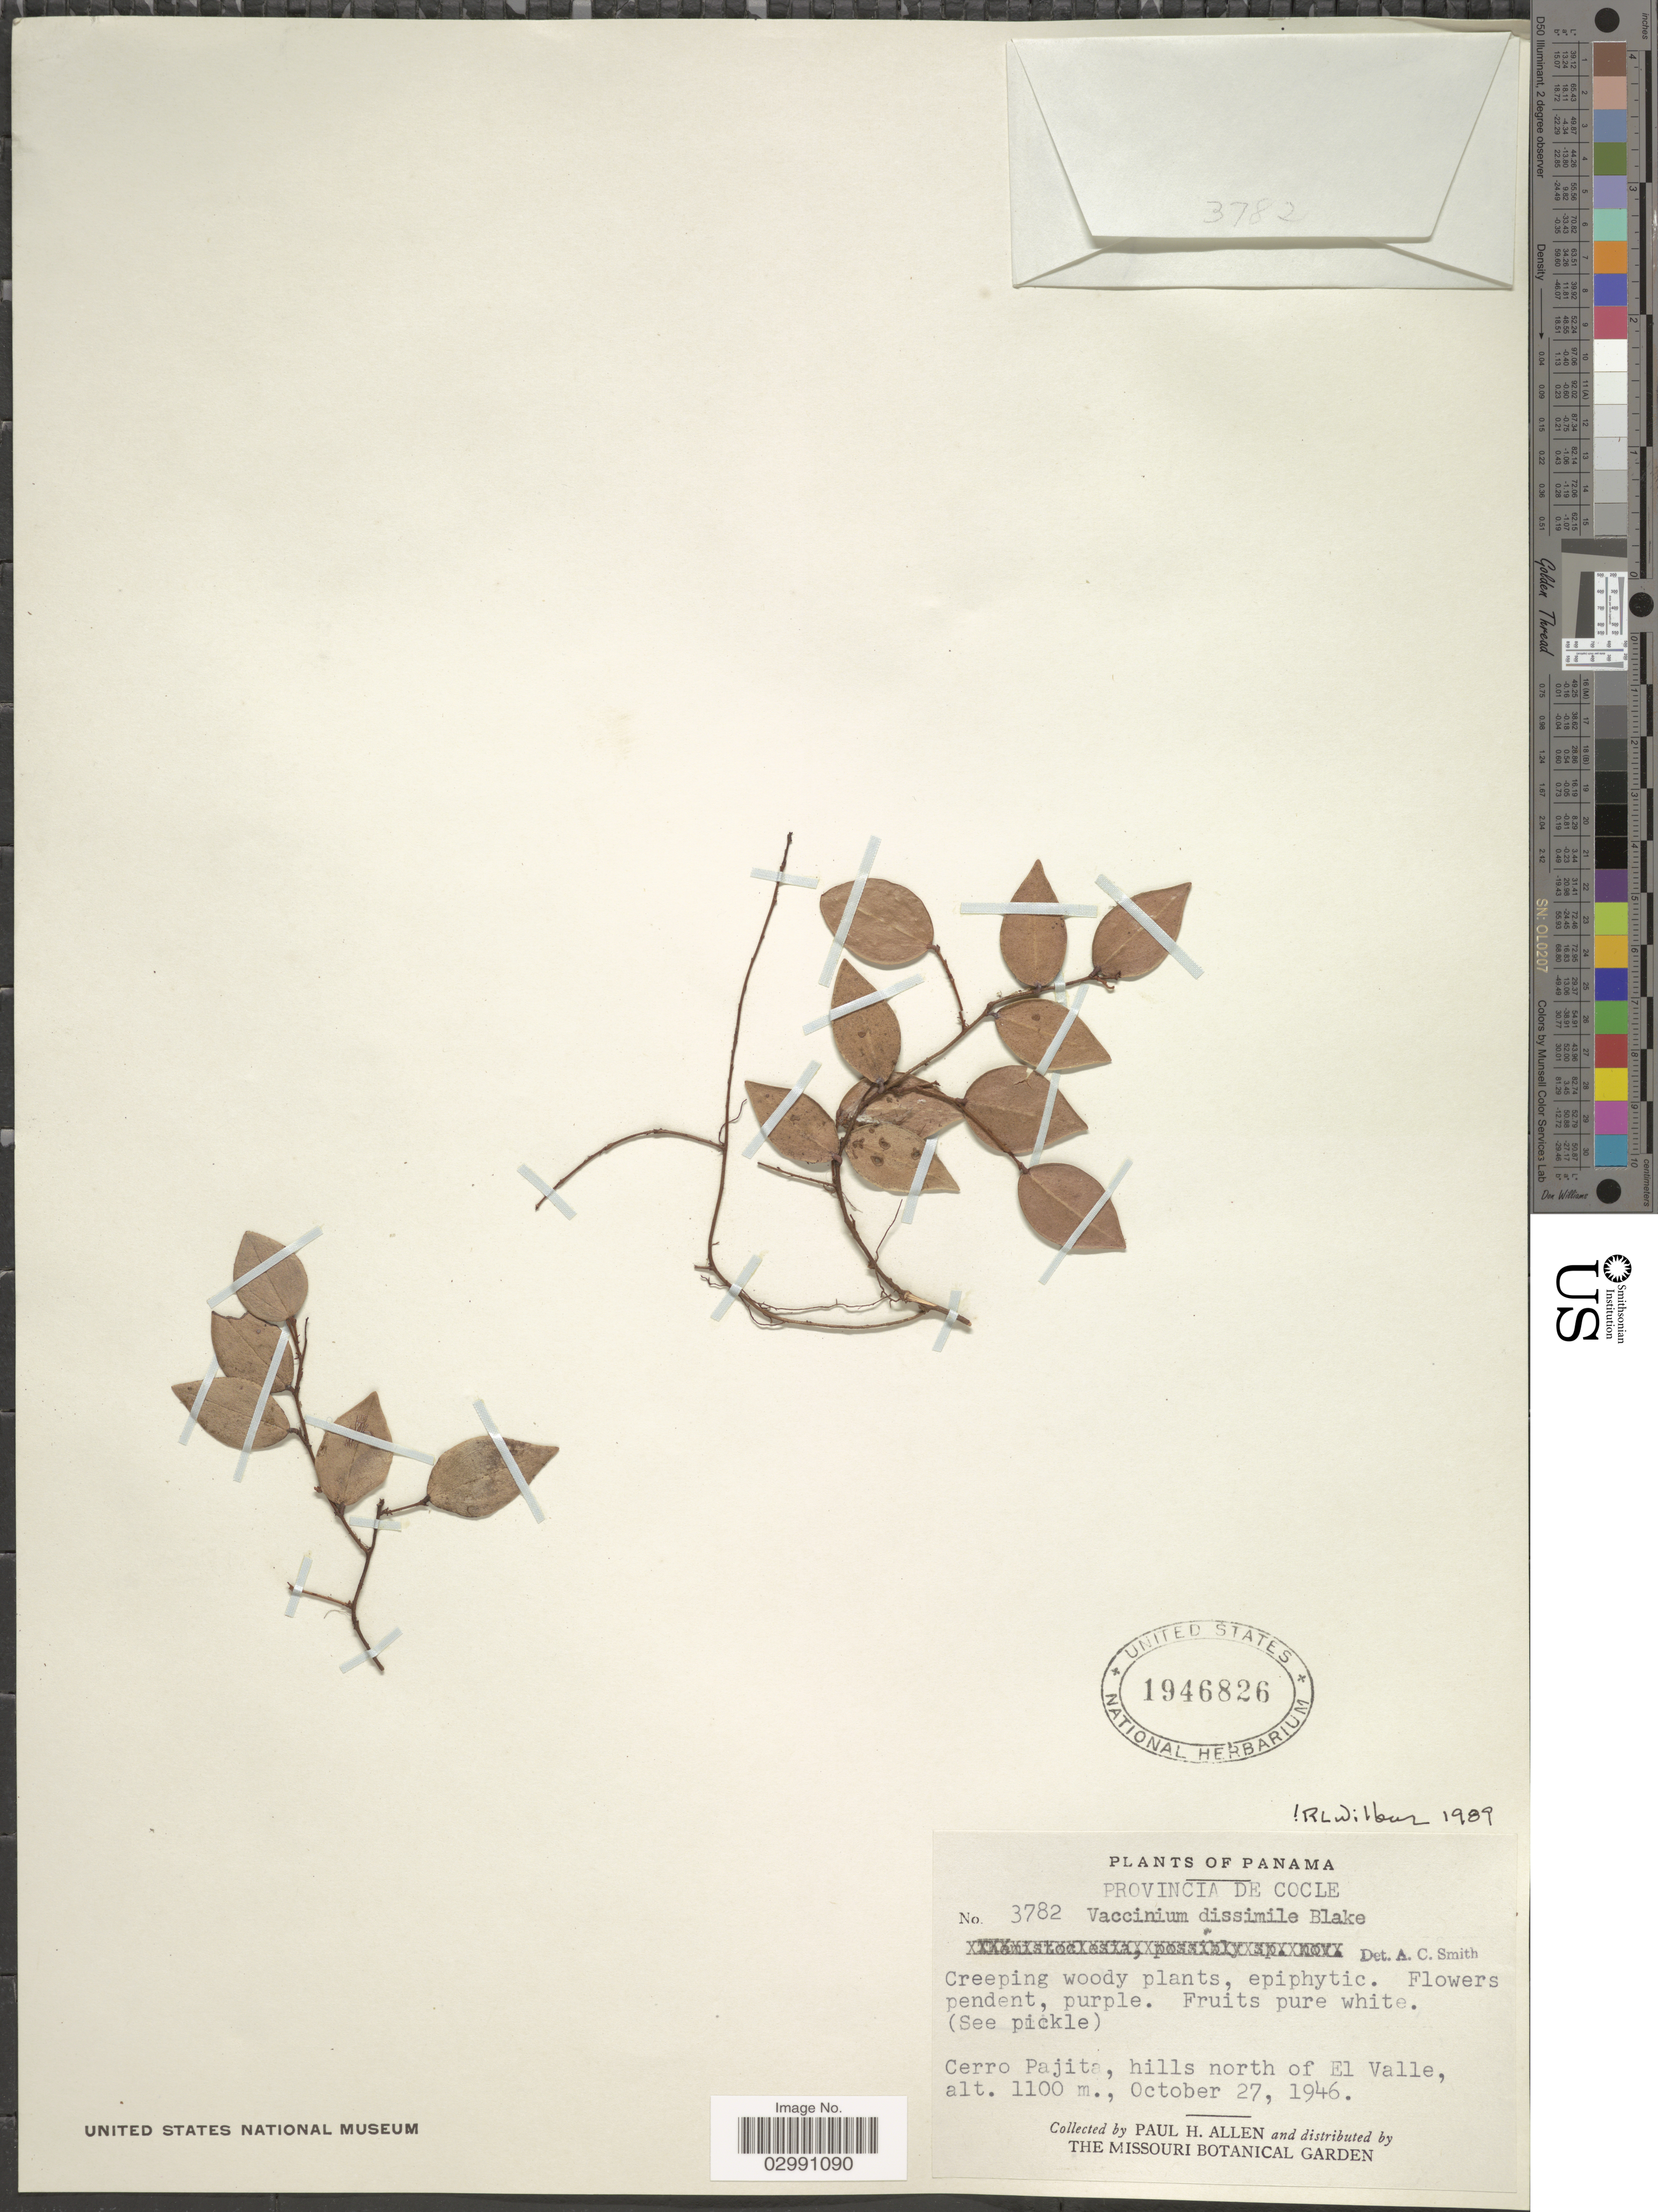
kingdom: Plantae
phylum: Tracheophyta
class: Magnoliopsida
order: Ericales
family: Ericaceae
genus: Vaccinium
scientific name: Vaccinium dissimile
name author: S.F. Blake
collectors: P. H. Allen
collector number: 3782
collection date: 1946-10-27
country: Panama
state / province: Coclé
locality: Cerro Pajita, hills north of El Valle.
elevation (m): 1100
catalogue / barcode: US 1946826